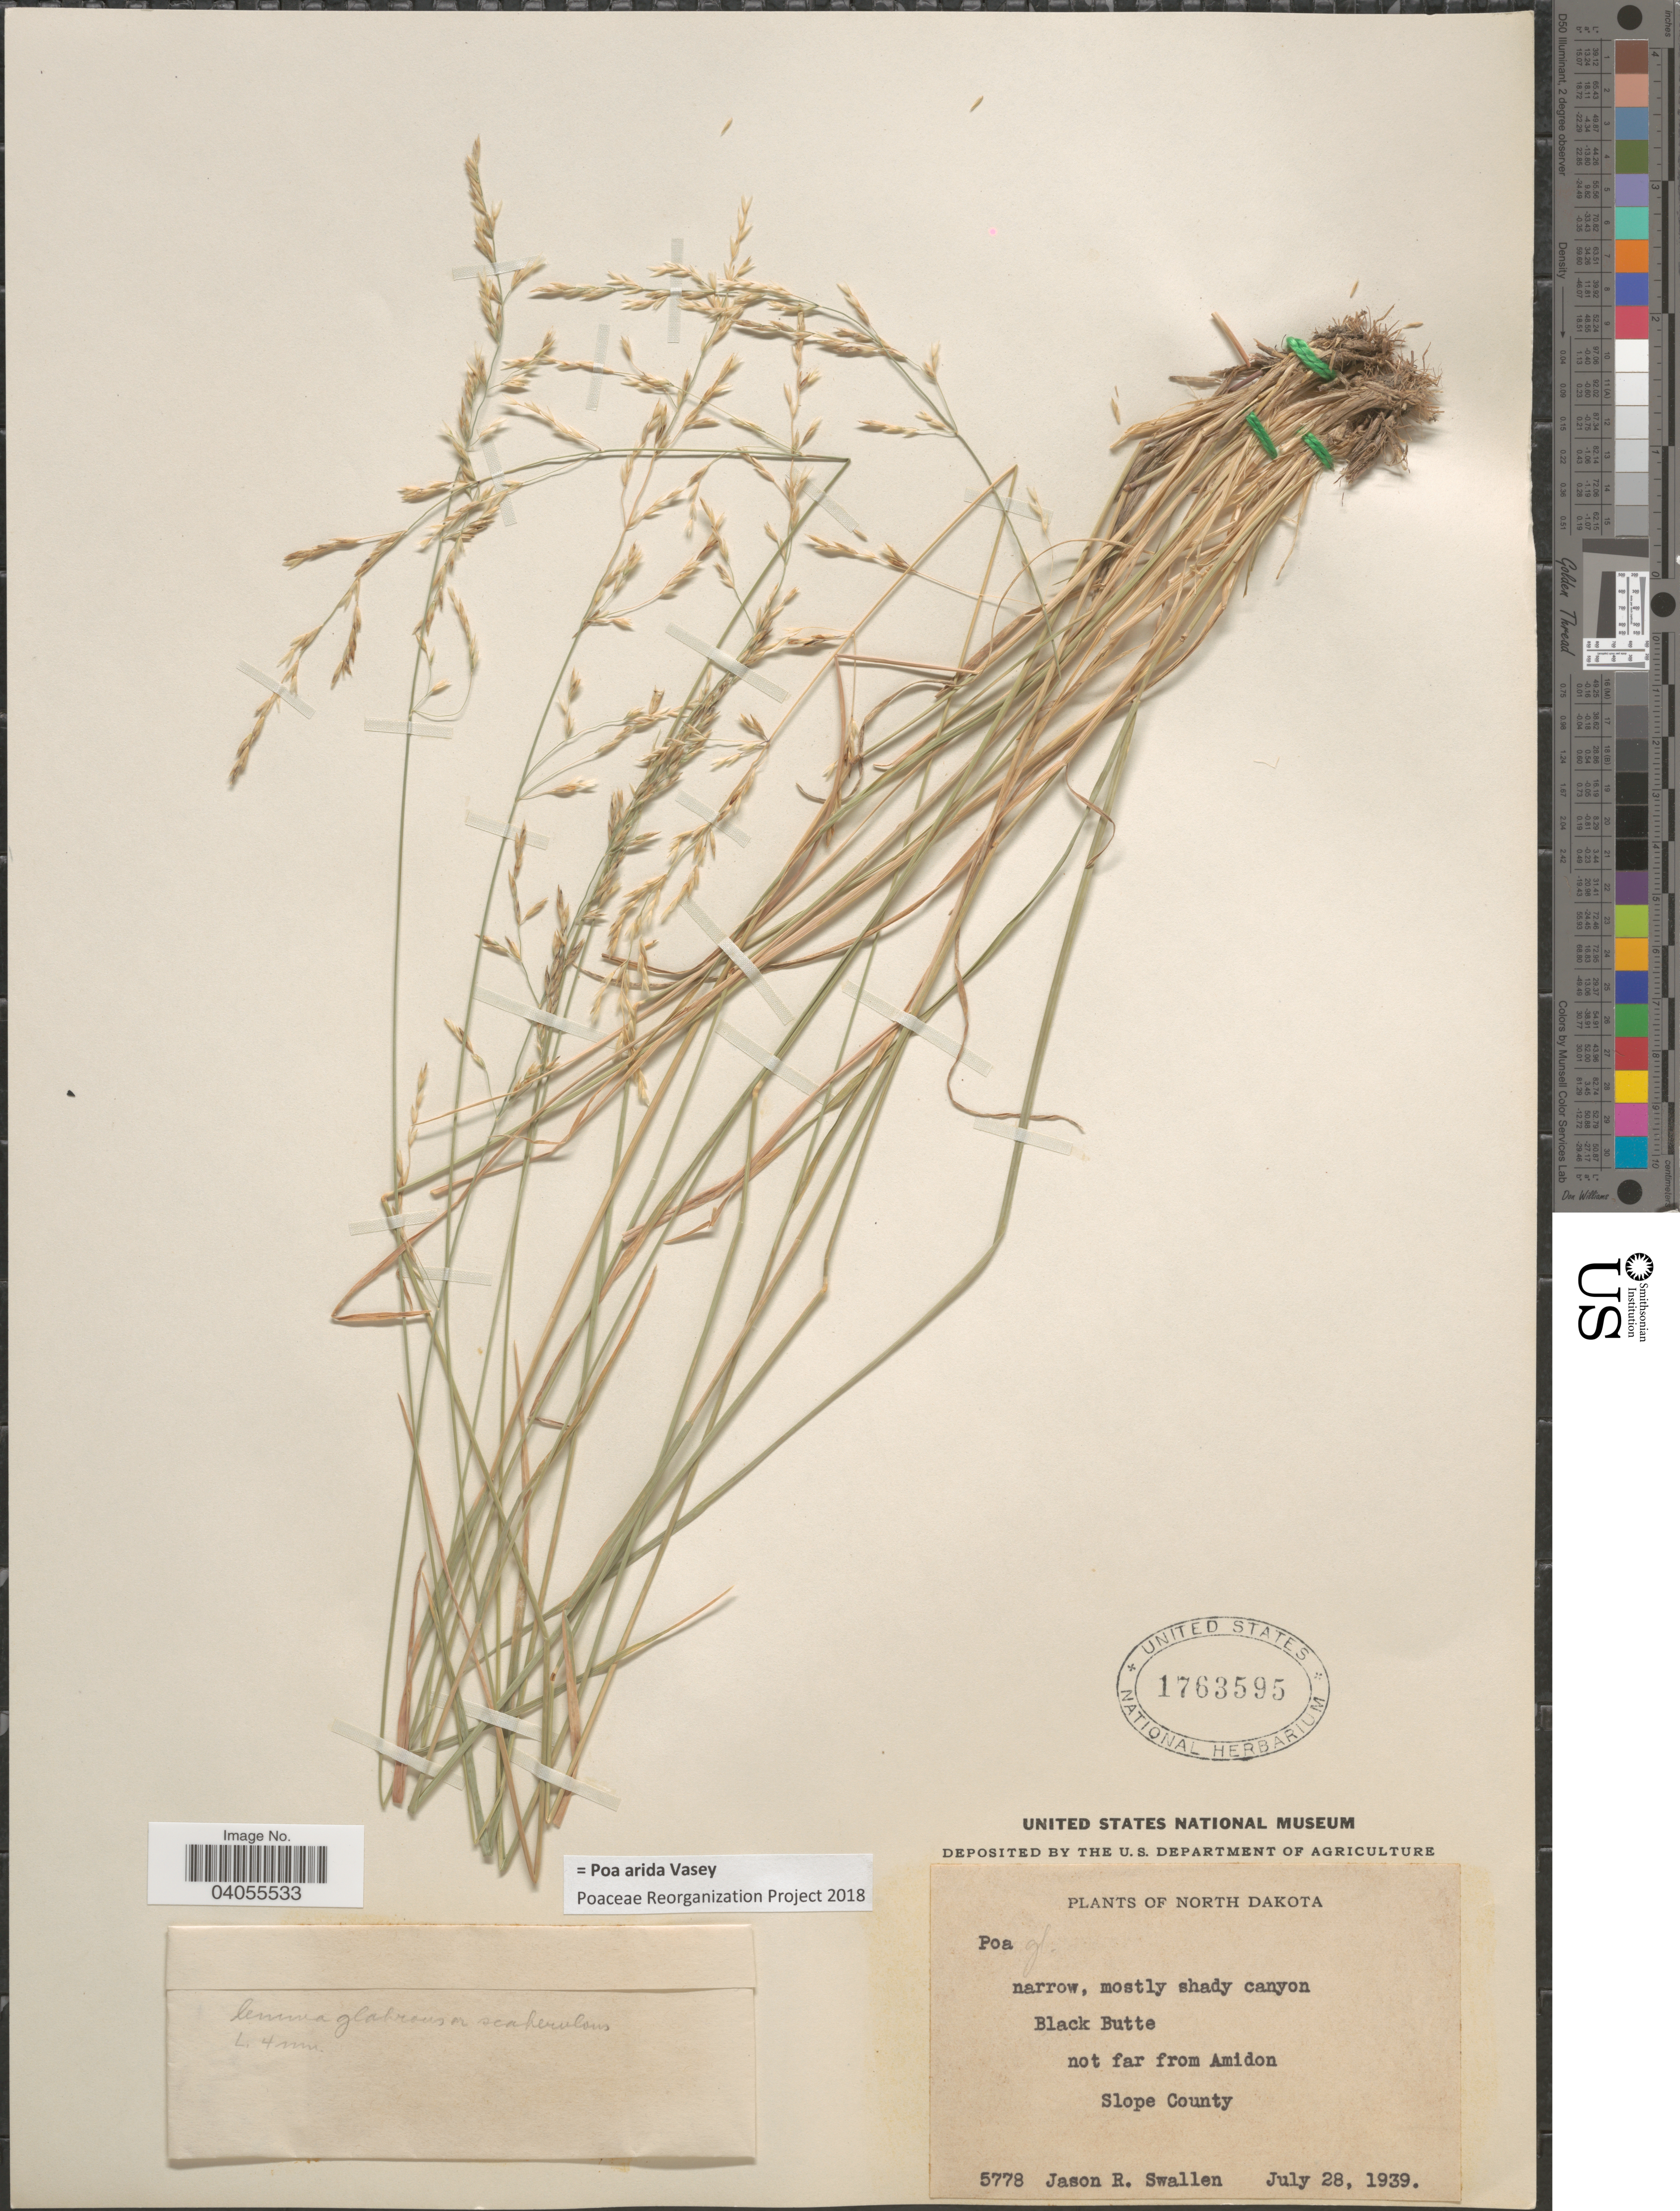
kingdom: Plantae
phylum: Tracheophyta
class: Liliopsida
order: Poales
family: Poaceae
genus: Poa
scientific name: Poa arida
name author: Vasey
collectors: J. R. Swallen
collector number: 5778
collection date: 1939-07-28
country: United States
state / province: North Dakota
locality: Black Butte not far from Amidon, Slope County.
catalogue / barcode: US 1763595